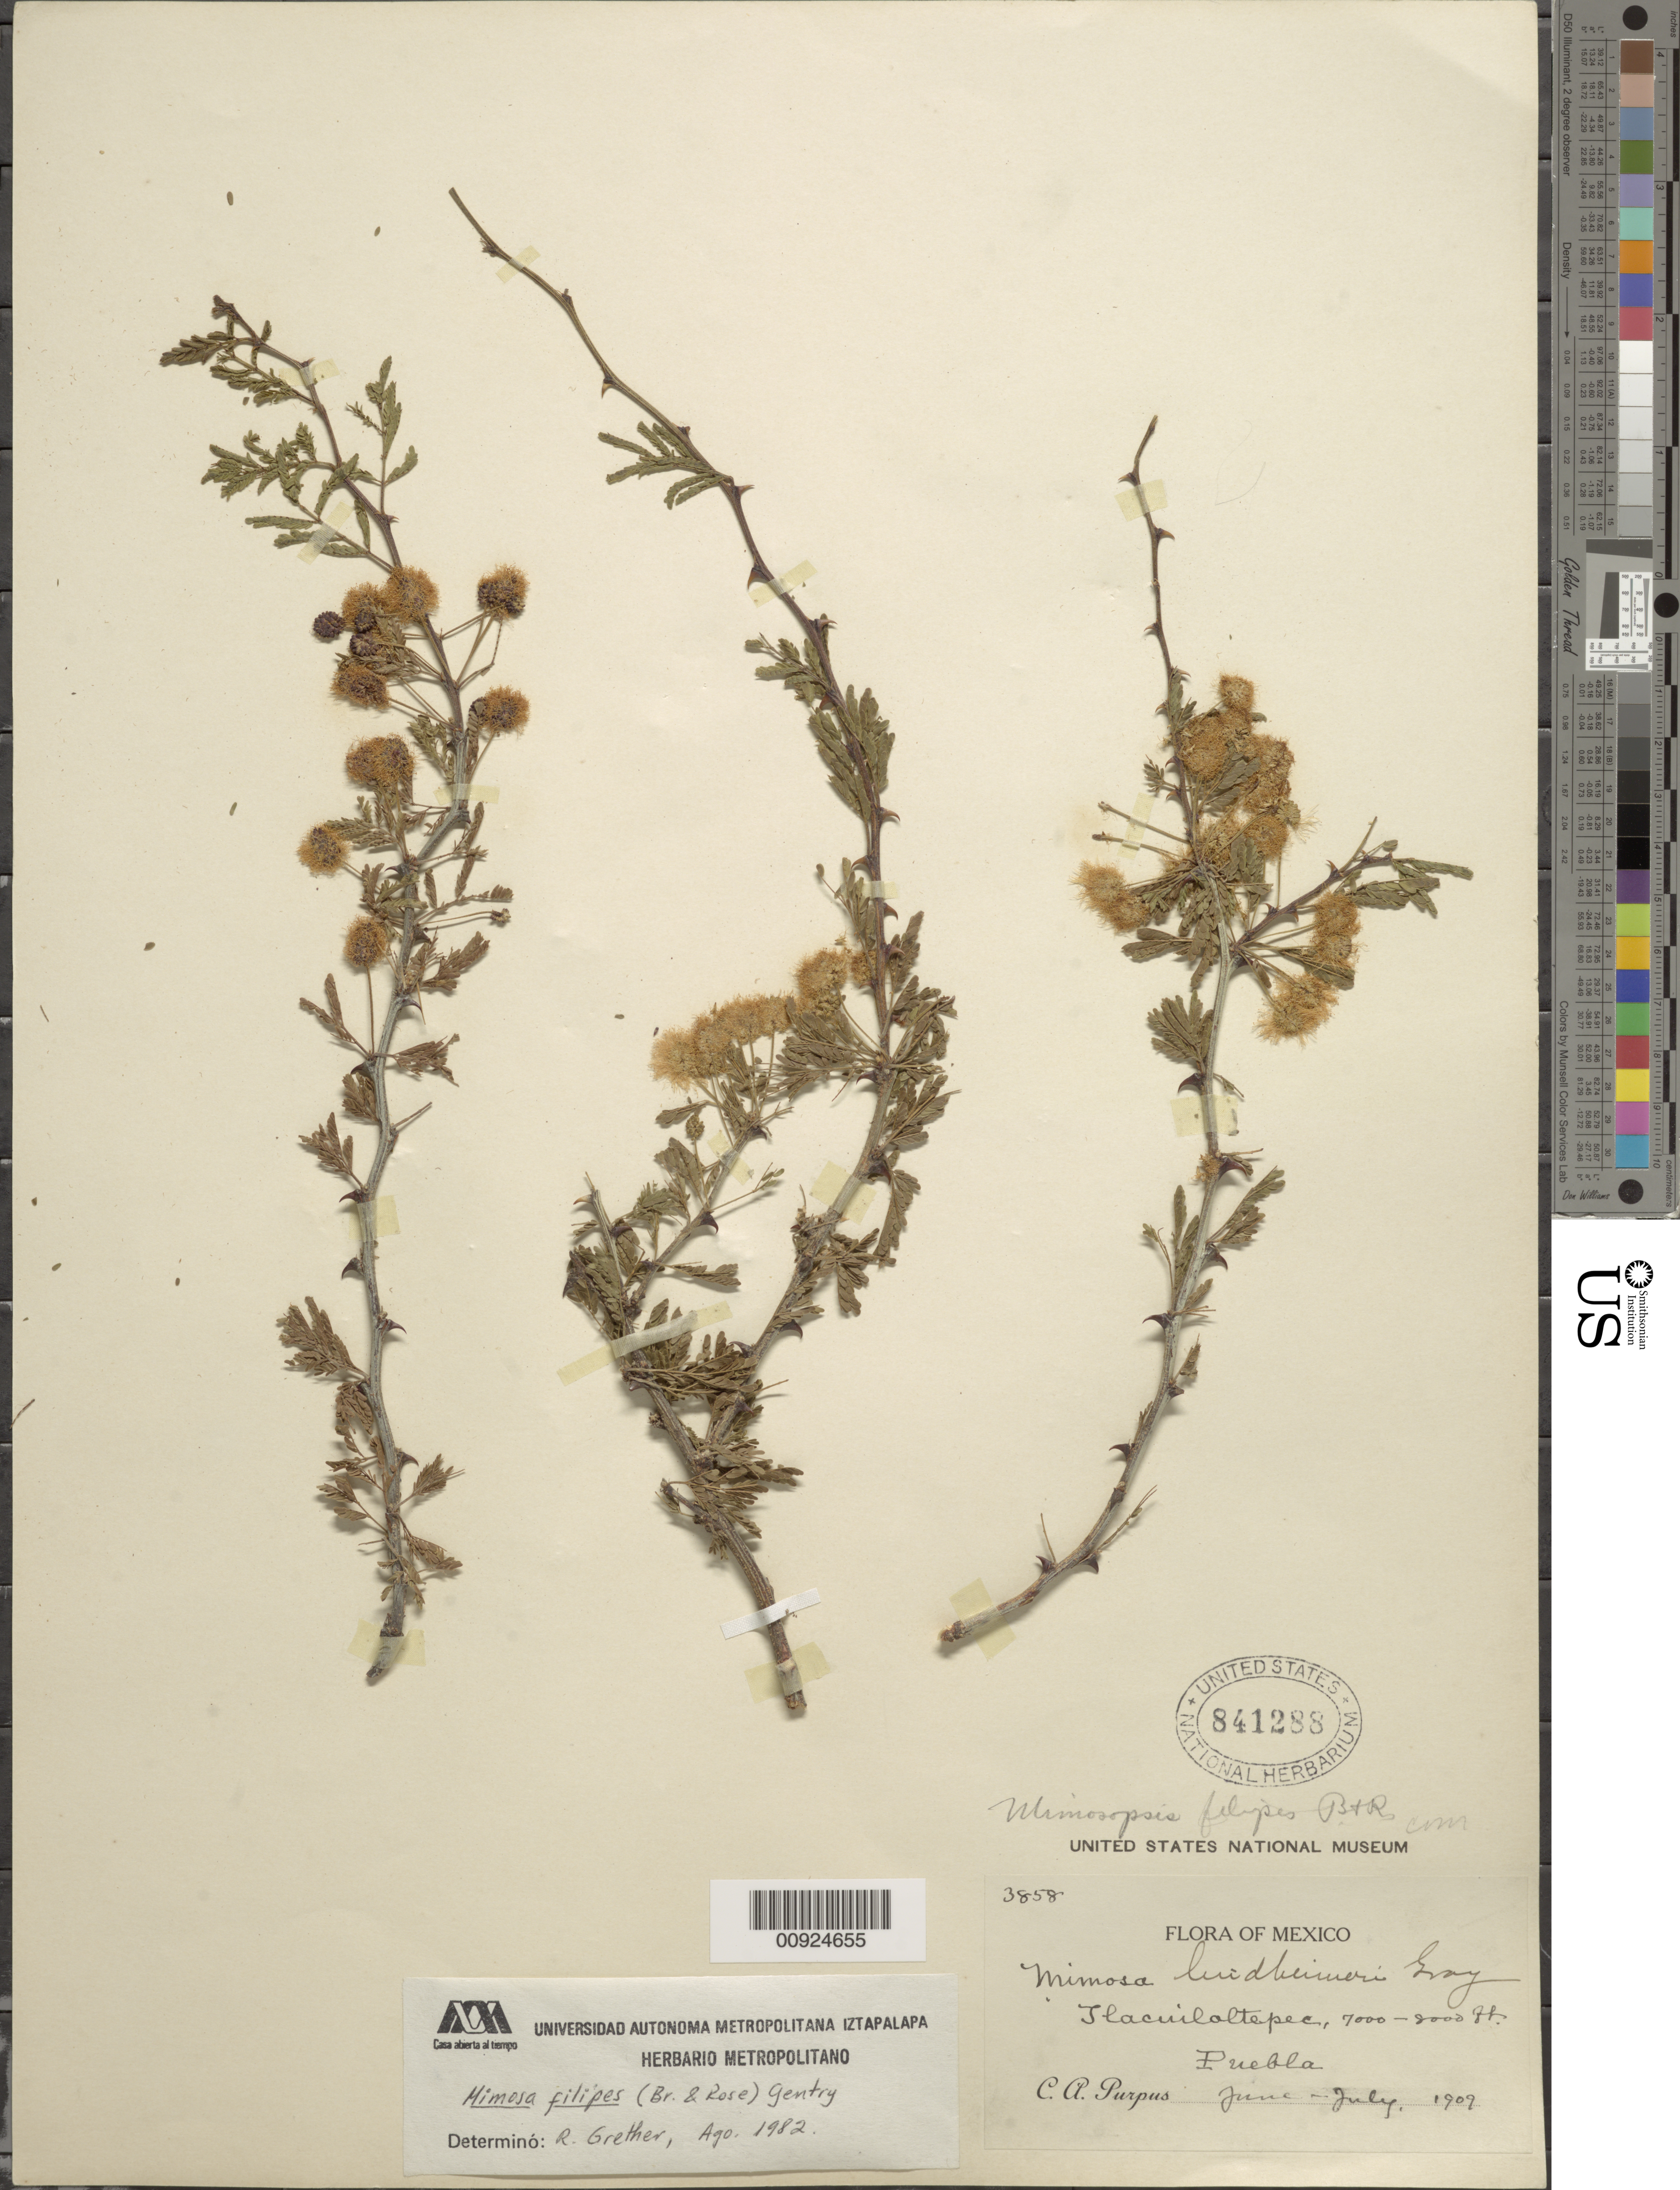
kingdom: Plantae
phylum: Tracheophyta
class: Magnoliopsida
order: Fabales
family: Fabaceae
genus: Mimosa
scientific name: Mimosa filipes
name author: (Britton) Gentry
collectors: C. A. Purpus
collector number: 3858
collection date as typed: Jun 1909 to -- Jul 1909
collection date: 1909-06/1909-07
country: Mexico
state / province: Puebla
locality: Tlacuiloltepec, Puebla.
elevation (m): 2134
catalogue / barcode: US 841288